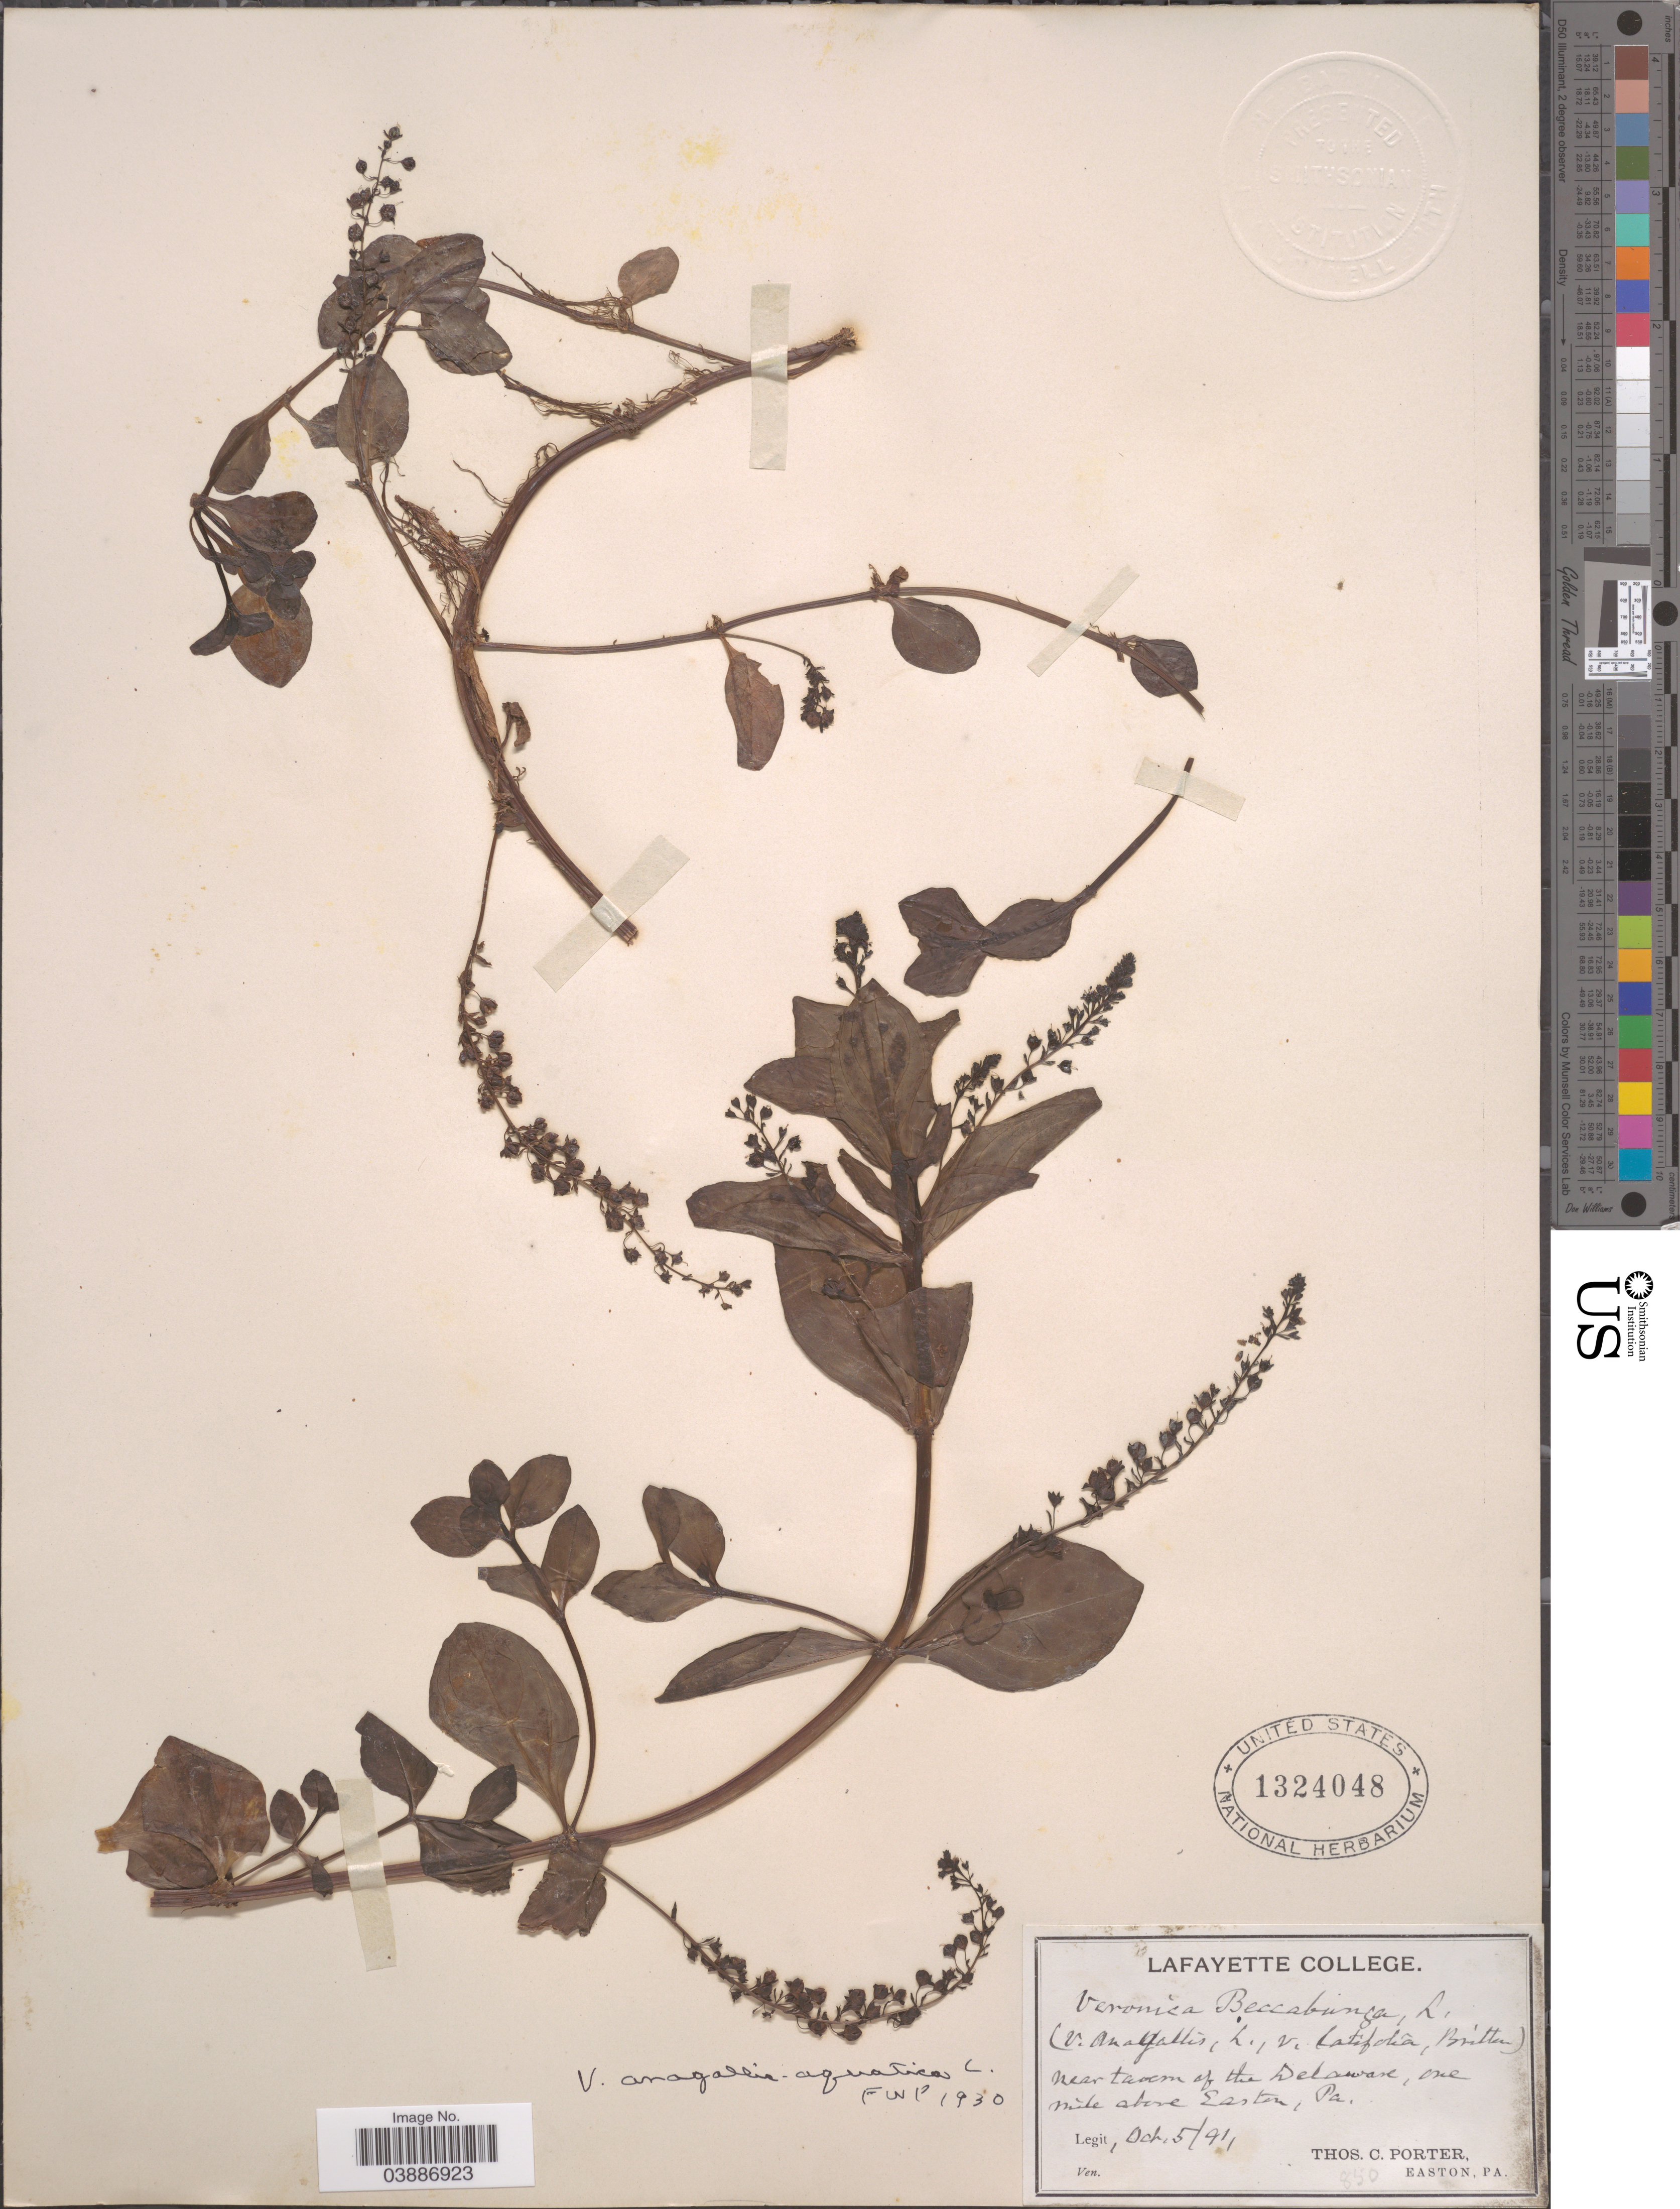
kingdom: Plantae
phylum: Tracheophyta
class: Magnoliopsida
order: Lamiales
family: Plantaginaceae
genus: Veronica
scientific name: Veronica anagallis-aquatica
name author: L.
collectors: T. Porter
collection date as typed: Transcribed d/m/y: 5/10/91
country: United States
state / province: Pennsylvania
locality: Near tacum [interpreted] of the Delaware, one mile above Easton.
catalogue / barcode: US 1324048